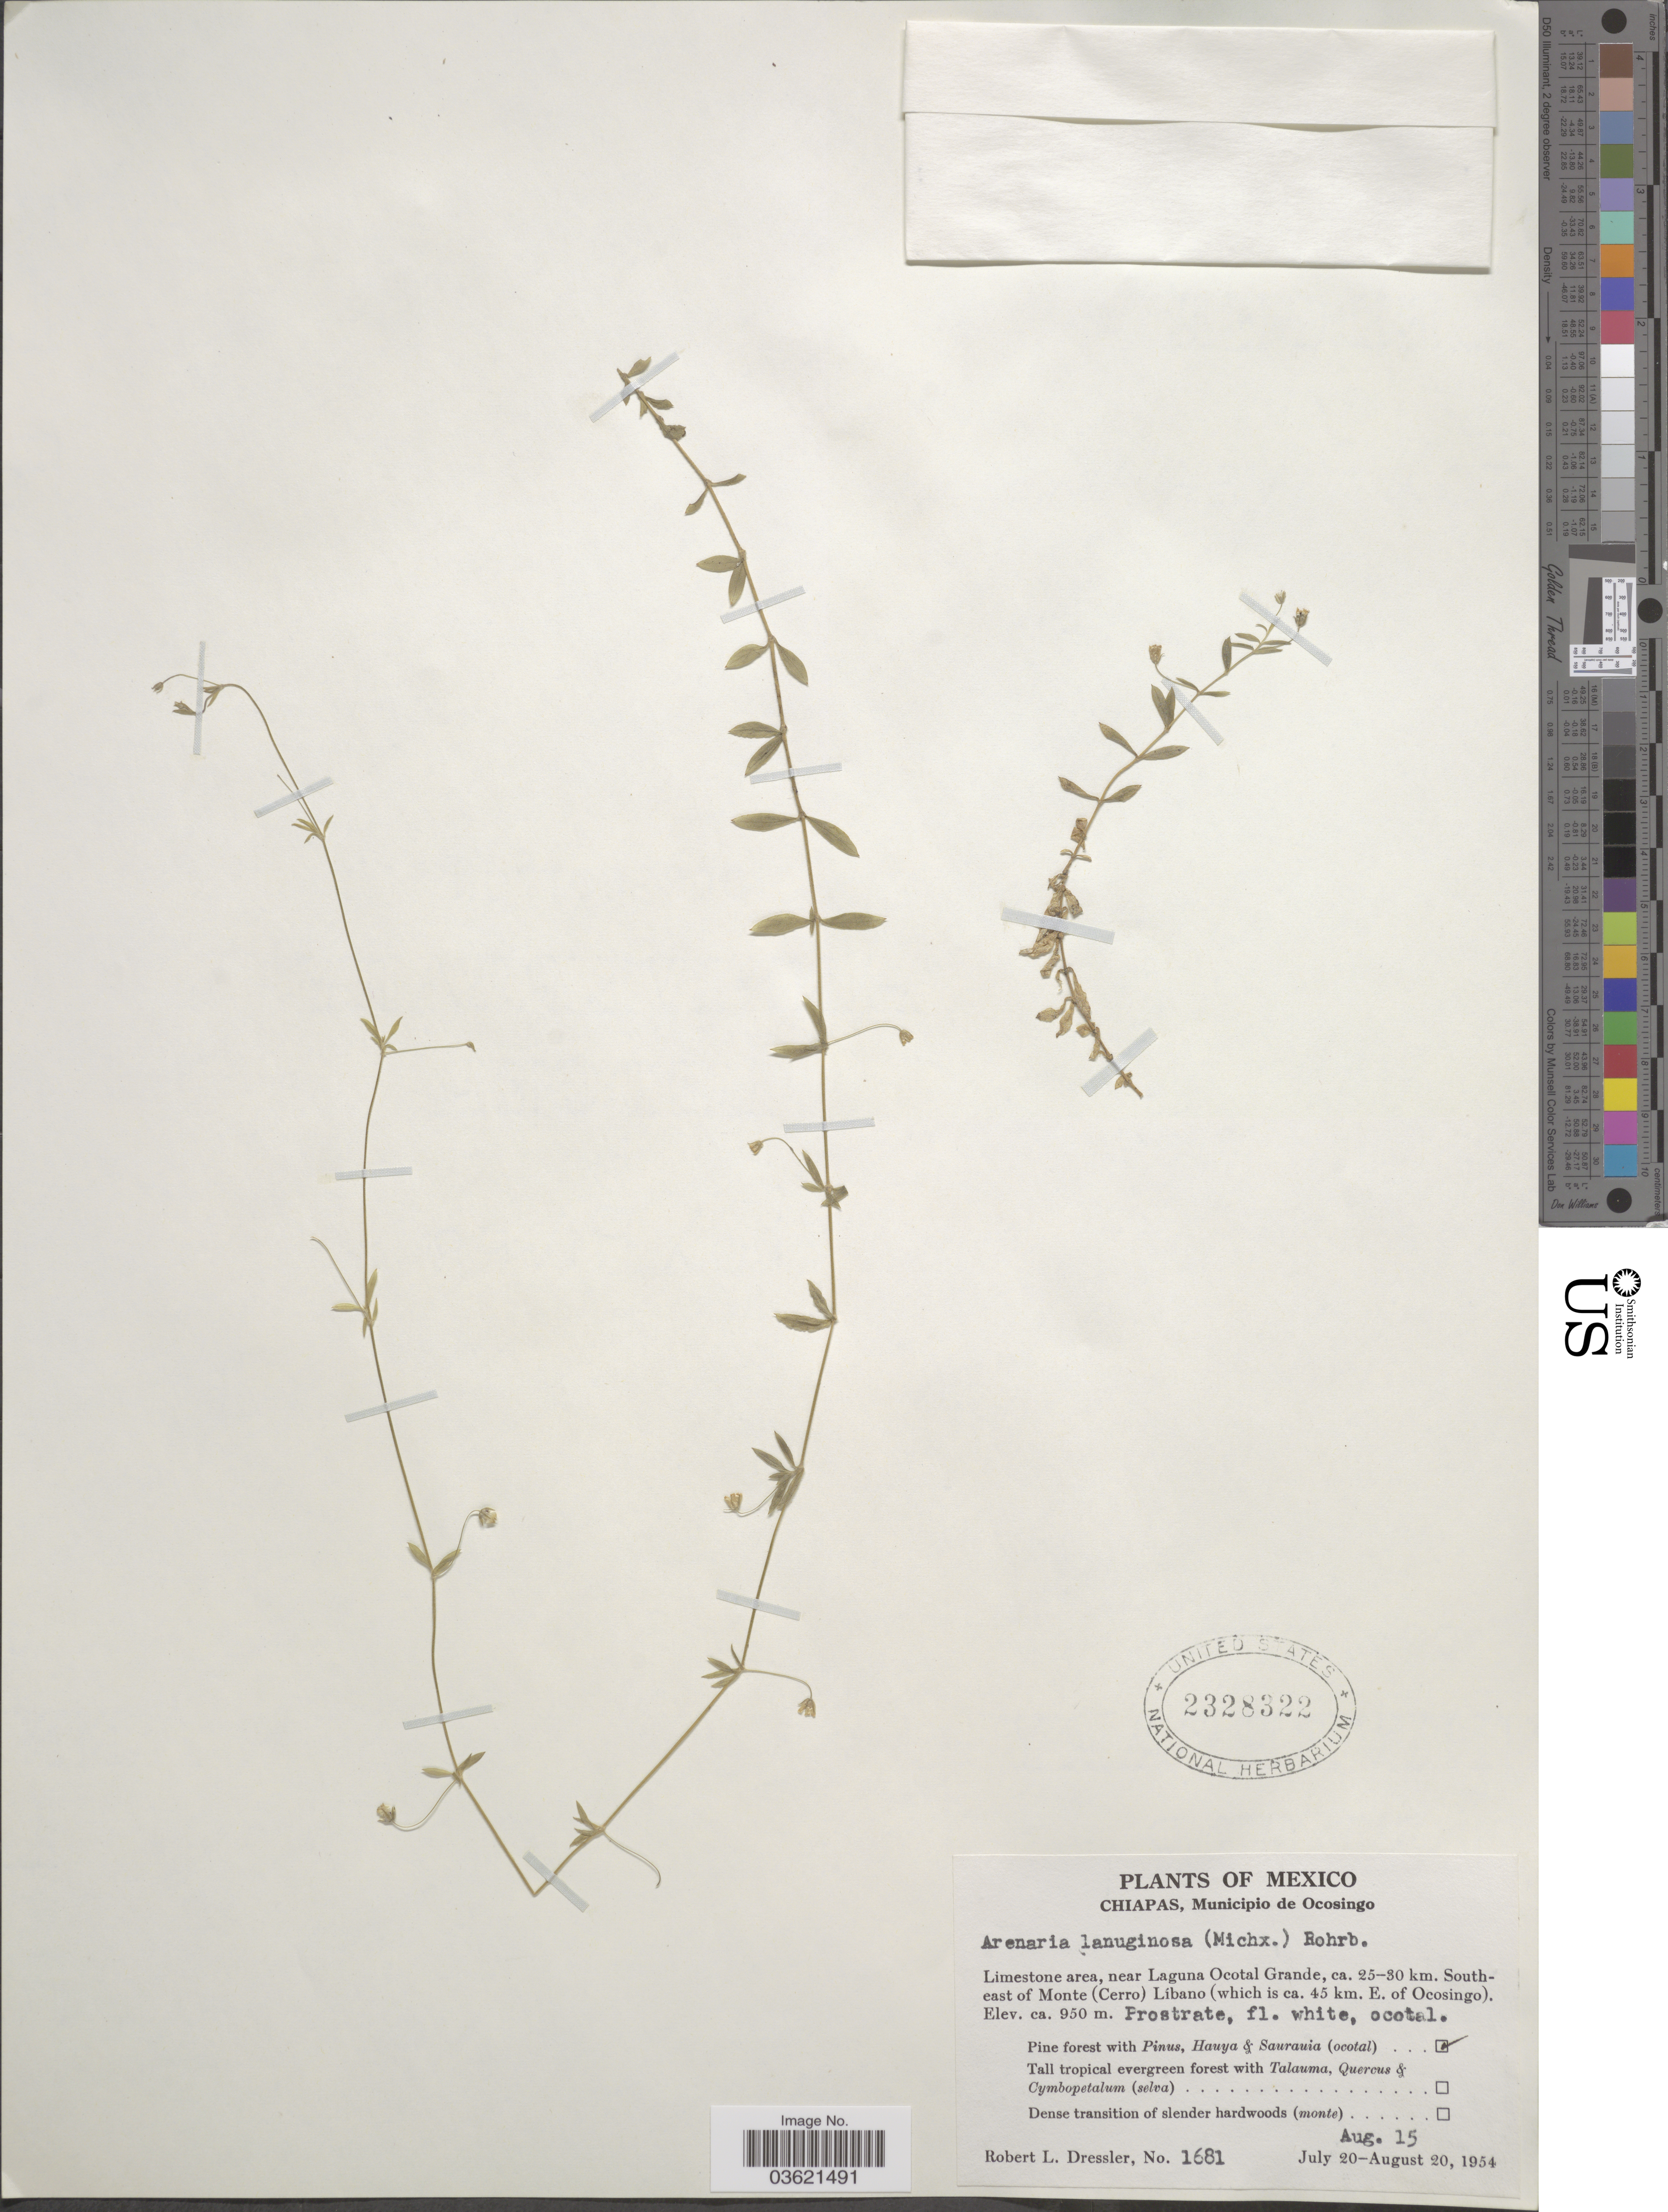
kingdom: Plantae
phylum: Tracheophyta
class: Magnoliopsida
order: Caryophyllales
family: Caryophyllaceae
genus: Arenaria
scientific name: Arenaria lanuginosa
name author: (Michx.) Rohrb.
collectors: R. Dressler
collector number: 1681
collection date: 1954-08-15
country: Mexico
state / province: Chiapas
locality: Municipio de Ocosingo. Limestone area, near Laguna Ocotal Grande, ca. 25-30 km. Southeast of Monte (Cerro) Líbano (which is ca. 45 km. E. of Ocosingo).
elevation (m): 950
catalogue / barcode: US 2328322